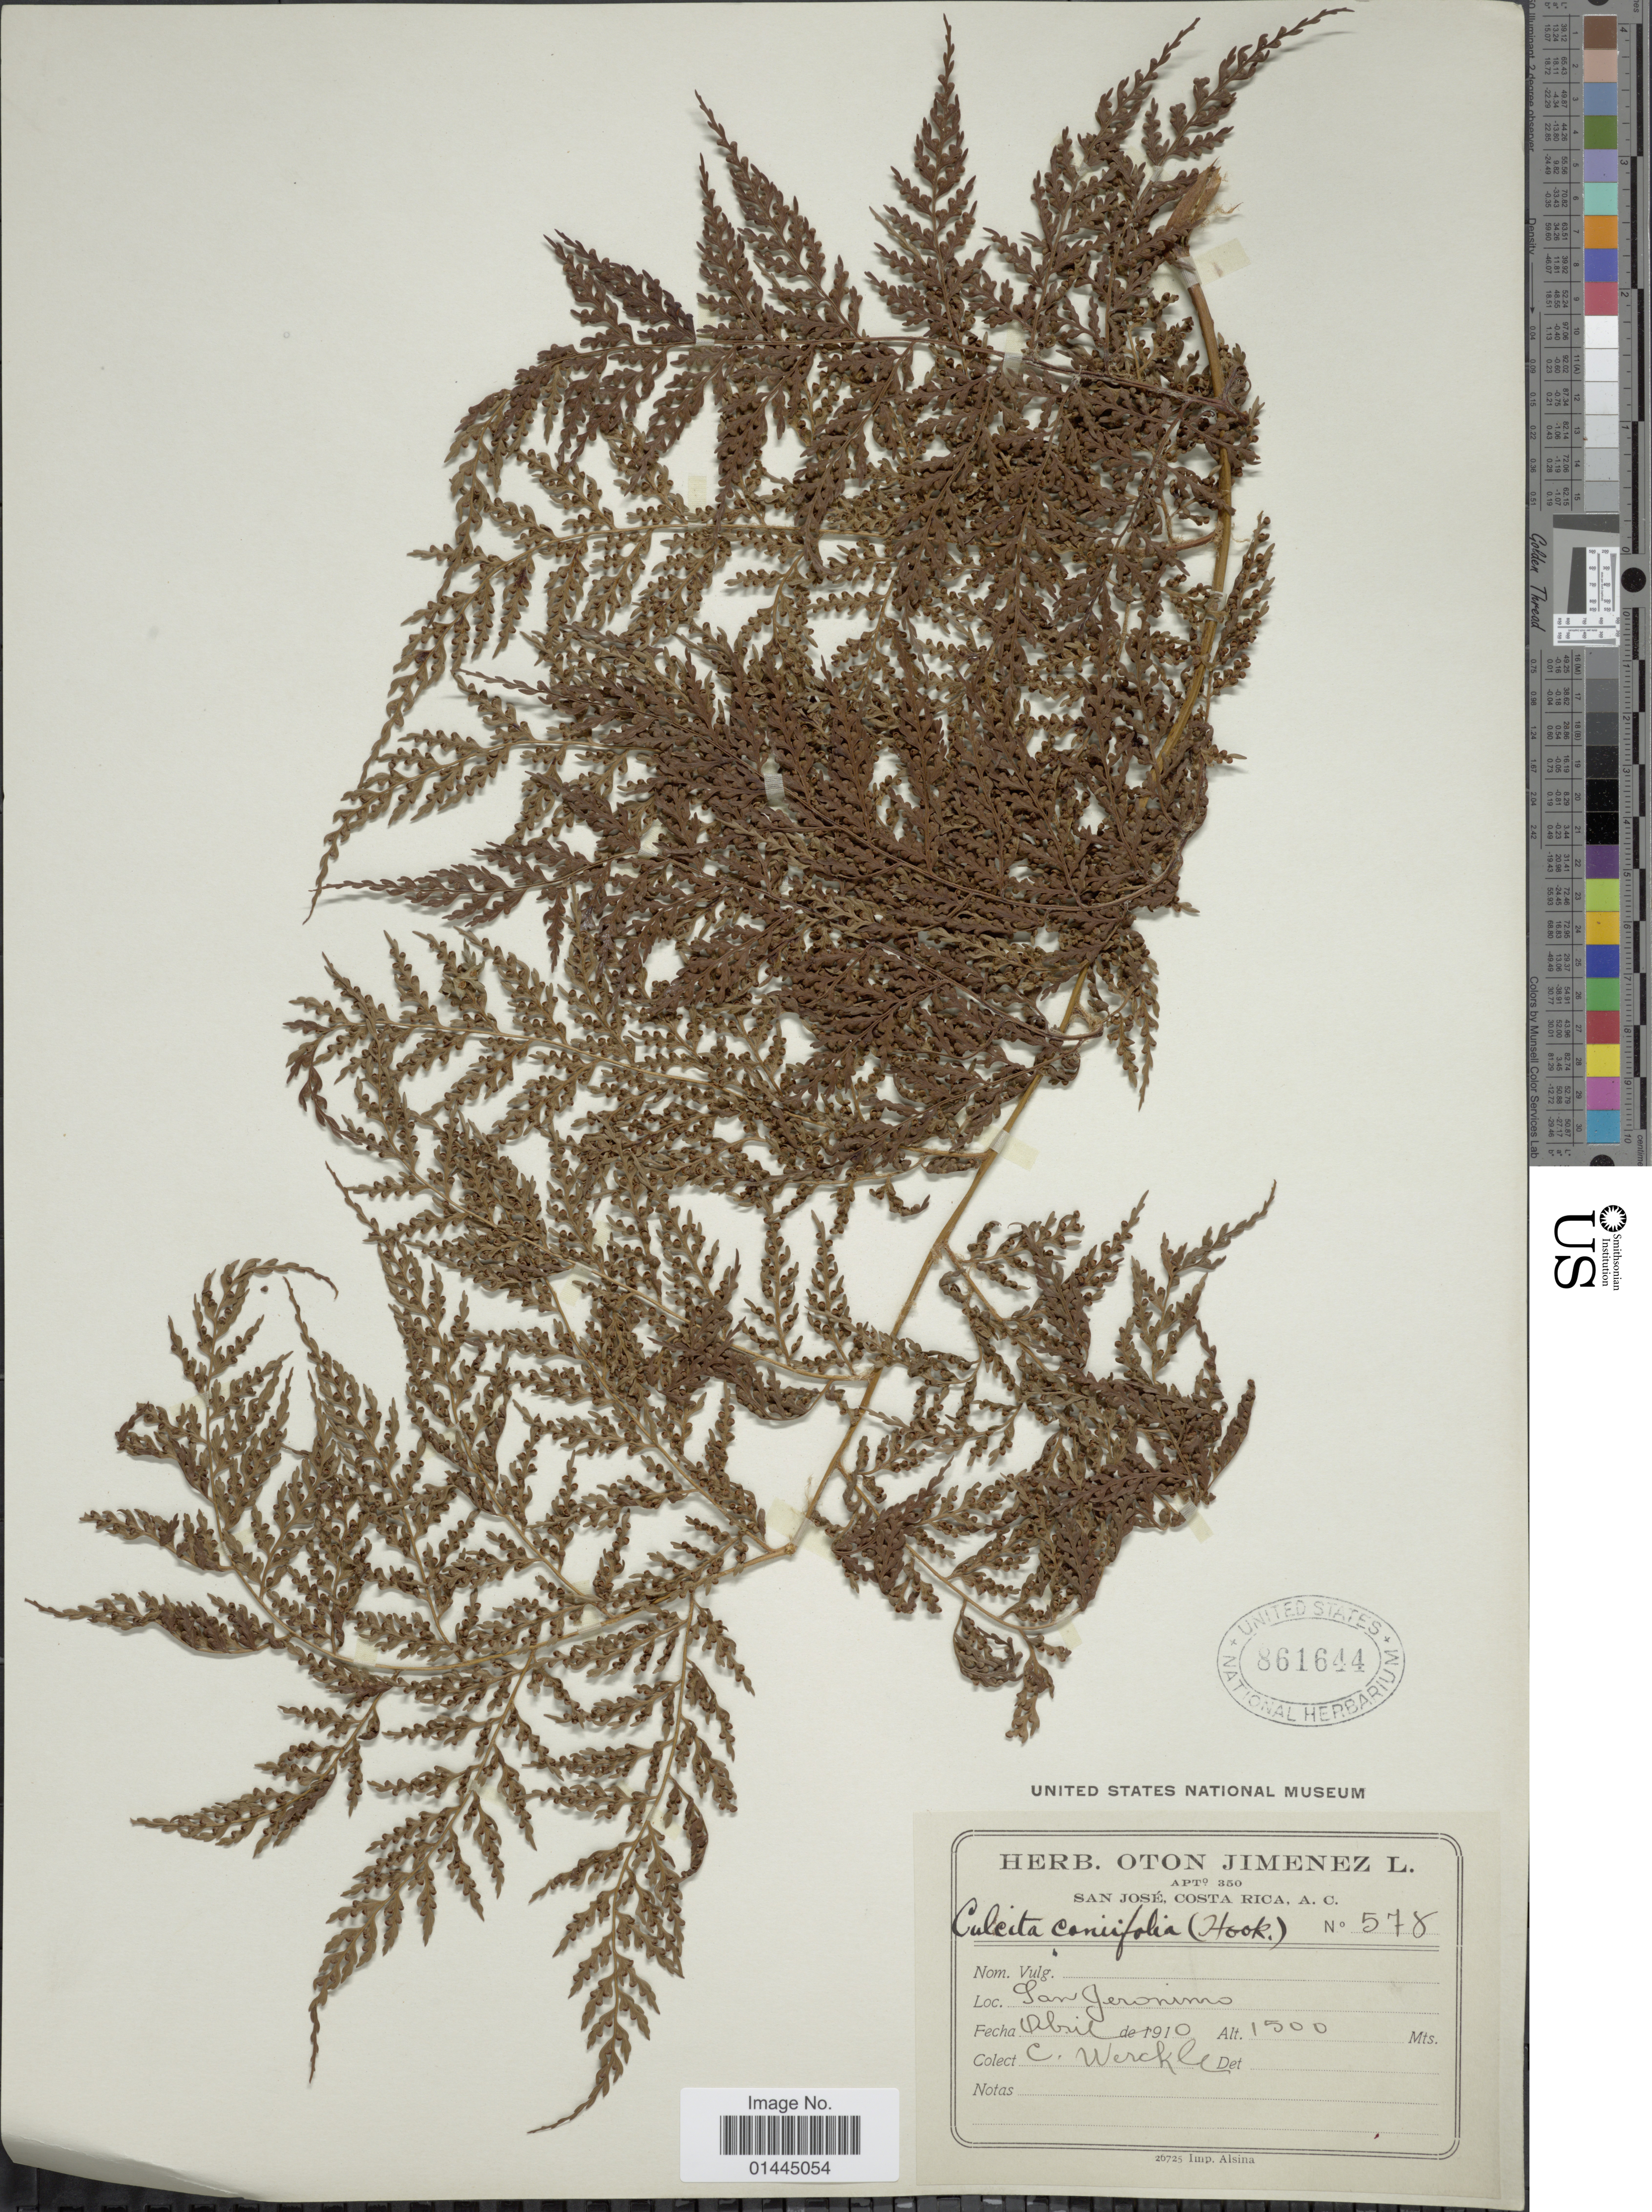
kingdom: Plantae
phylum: Tracheophyta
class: Polypodiopsida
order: Cyatheales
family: Culcitaceae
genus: Culcita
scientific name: Culcita coniifolia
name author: (Hook.) Maxon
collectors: C. C Wercklé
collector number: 578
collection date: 1910-04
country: Costa Rica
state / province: San José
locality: San Jeronimo.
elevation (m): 1500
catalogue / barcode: US 861644